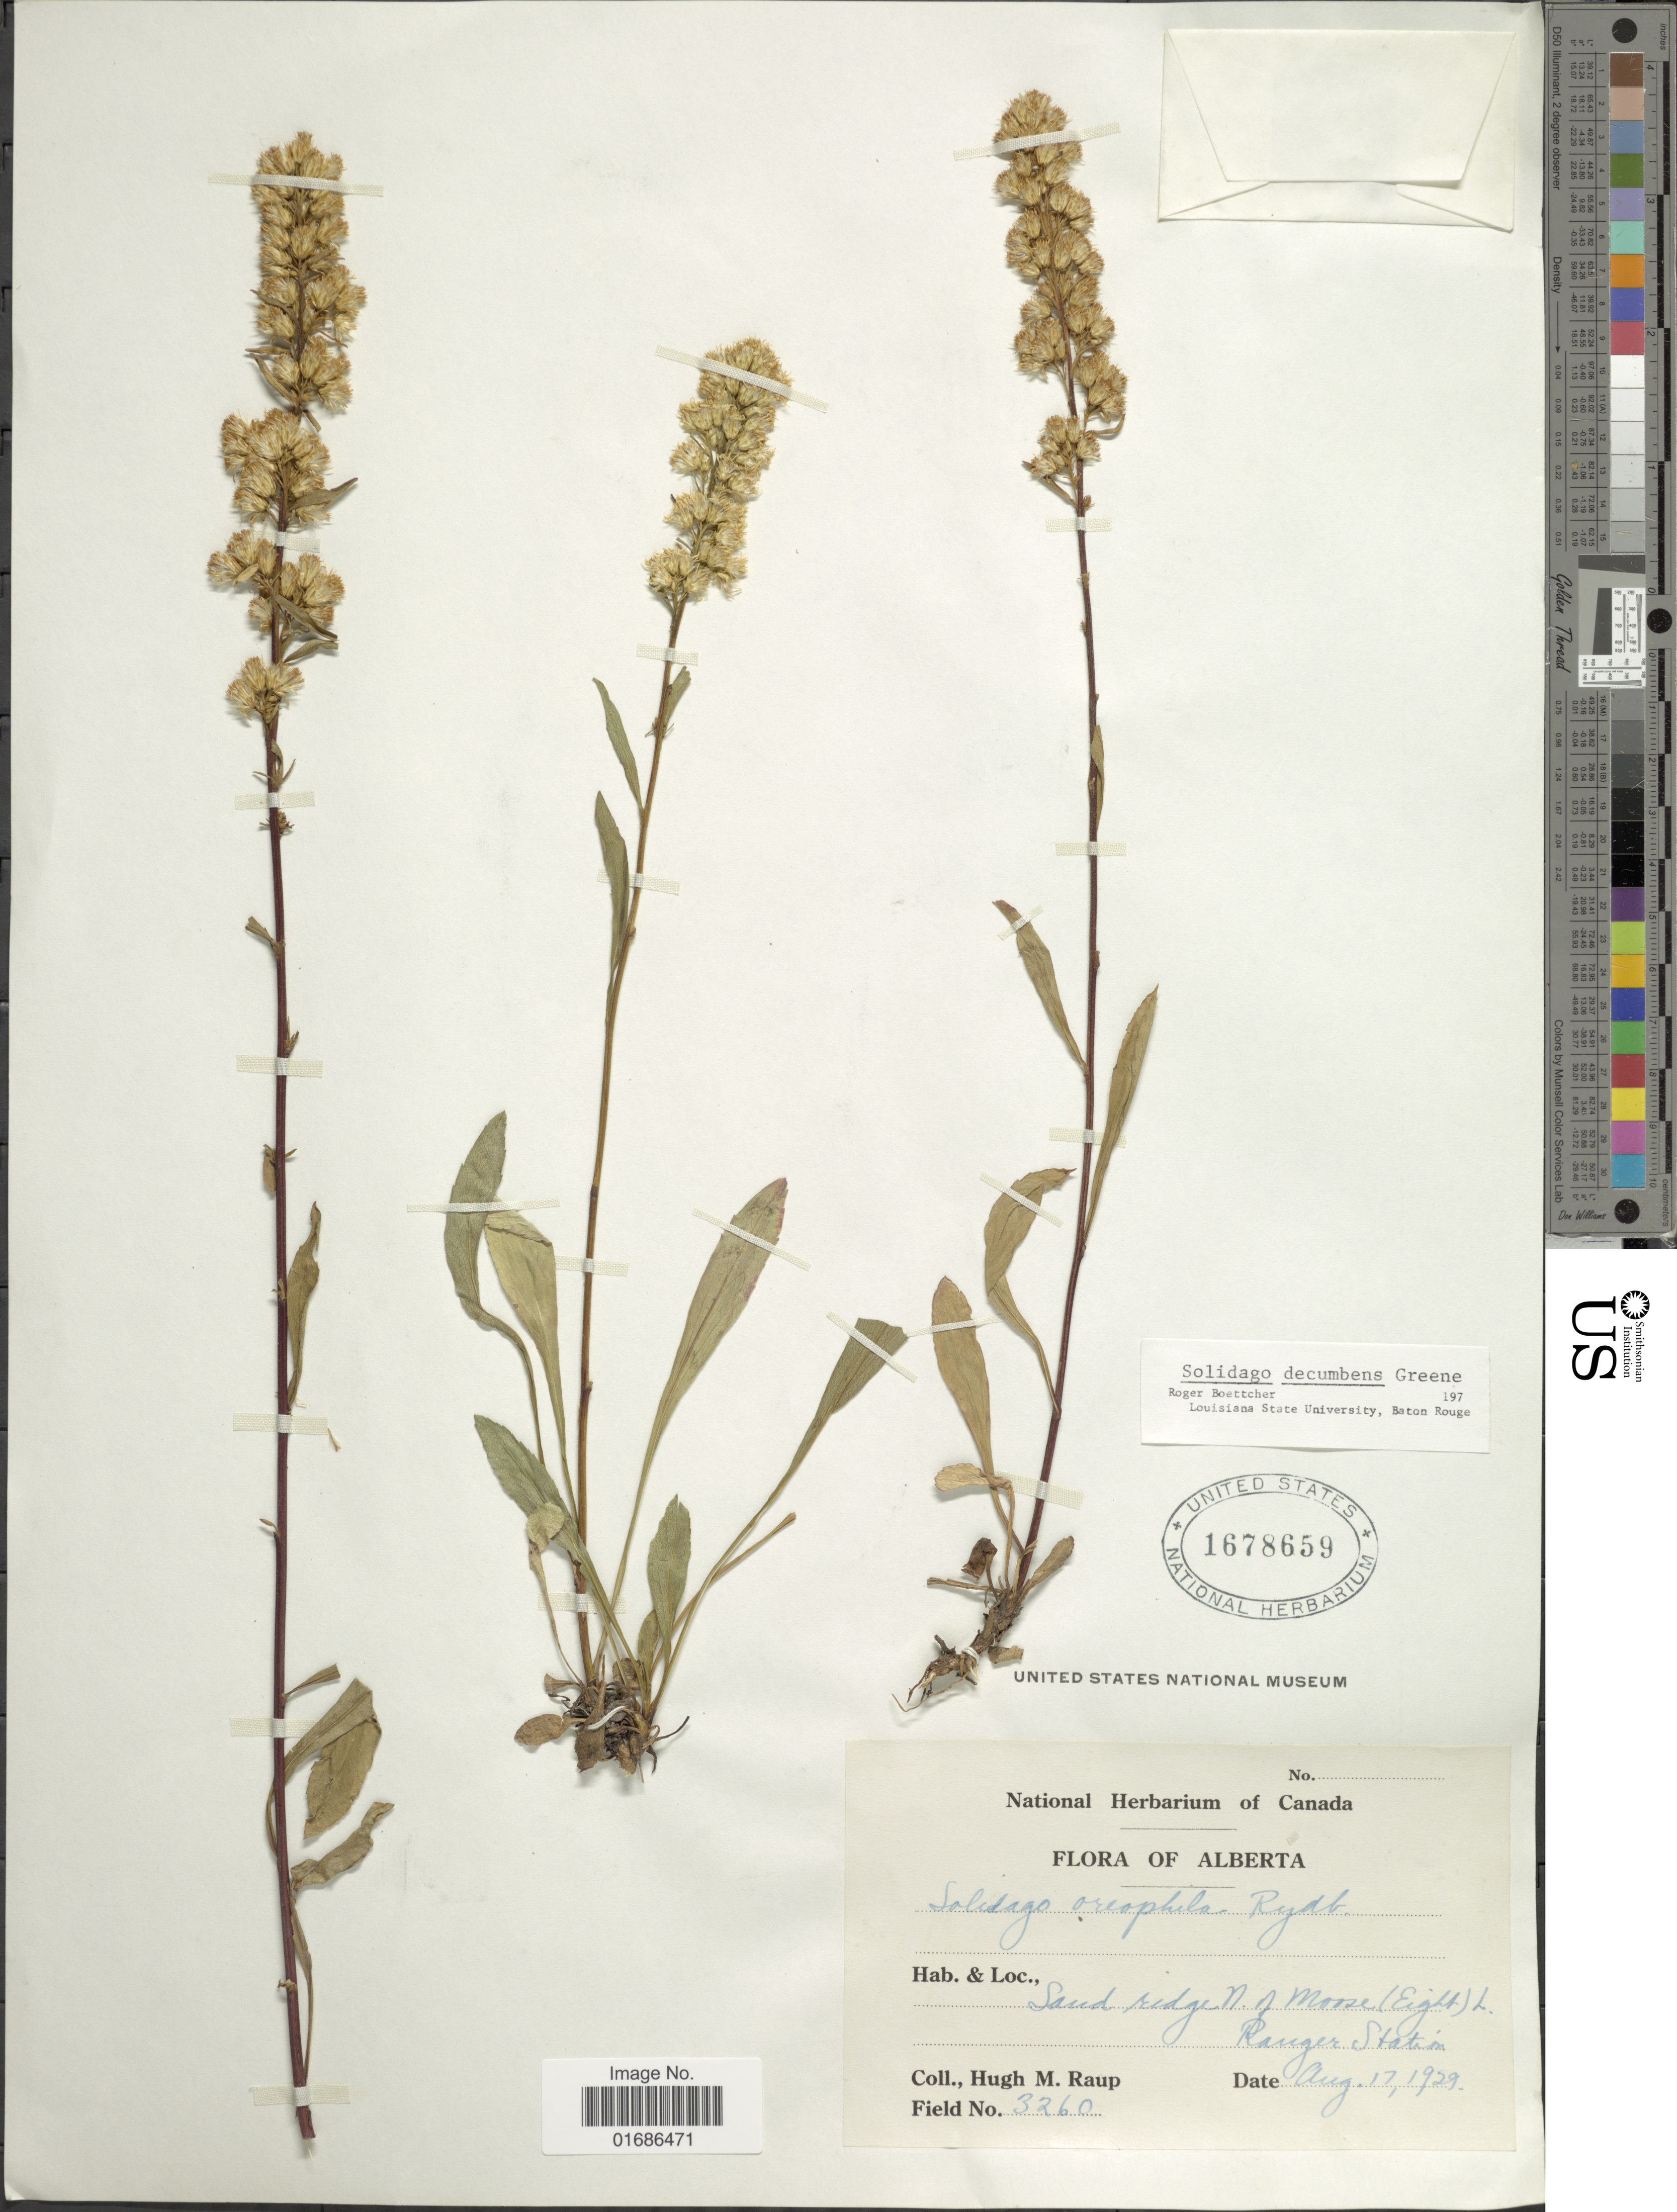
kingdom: Plantae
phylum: Tracheophyta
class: Magnoliopsida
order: Asterales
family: Asteraceae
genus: Solidago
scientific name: Solidago decumbens var. oreophila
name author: (Rydb.) Fernald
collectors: H. Raup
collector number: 3260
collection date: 1929-08-17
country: Canada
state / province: Alberta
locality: Sand ridge N. of Moose (Eight) L. Ranger Station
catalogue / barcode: US 1678659